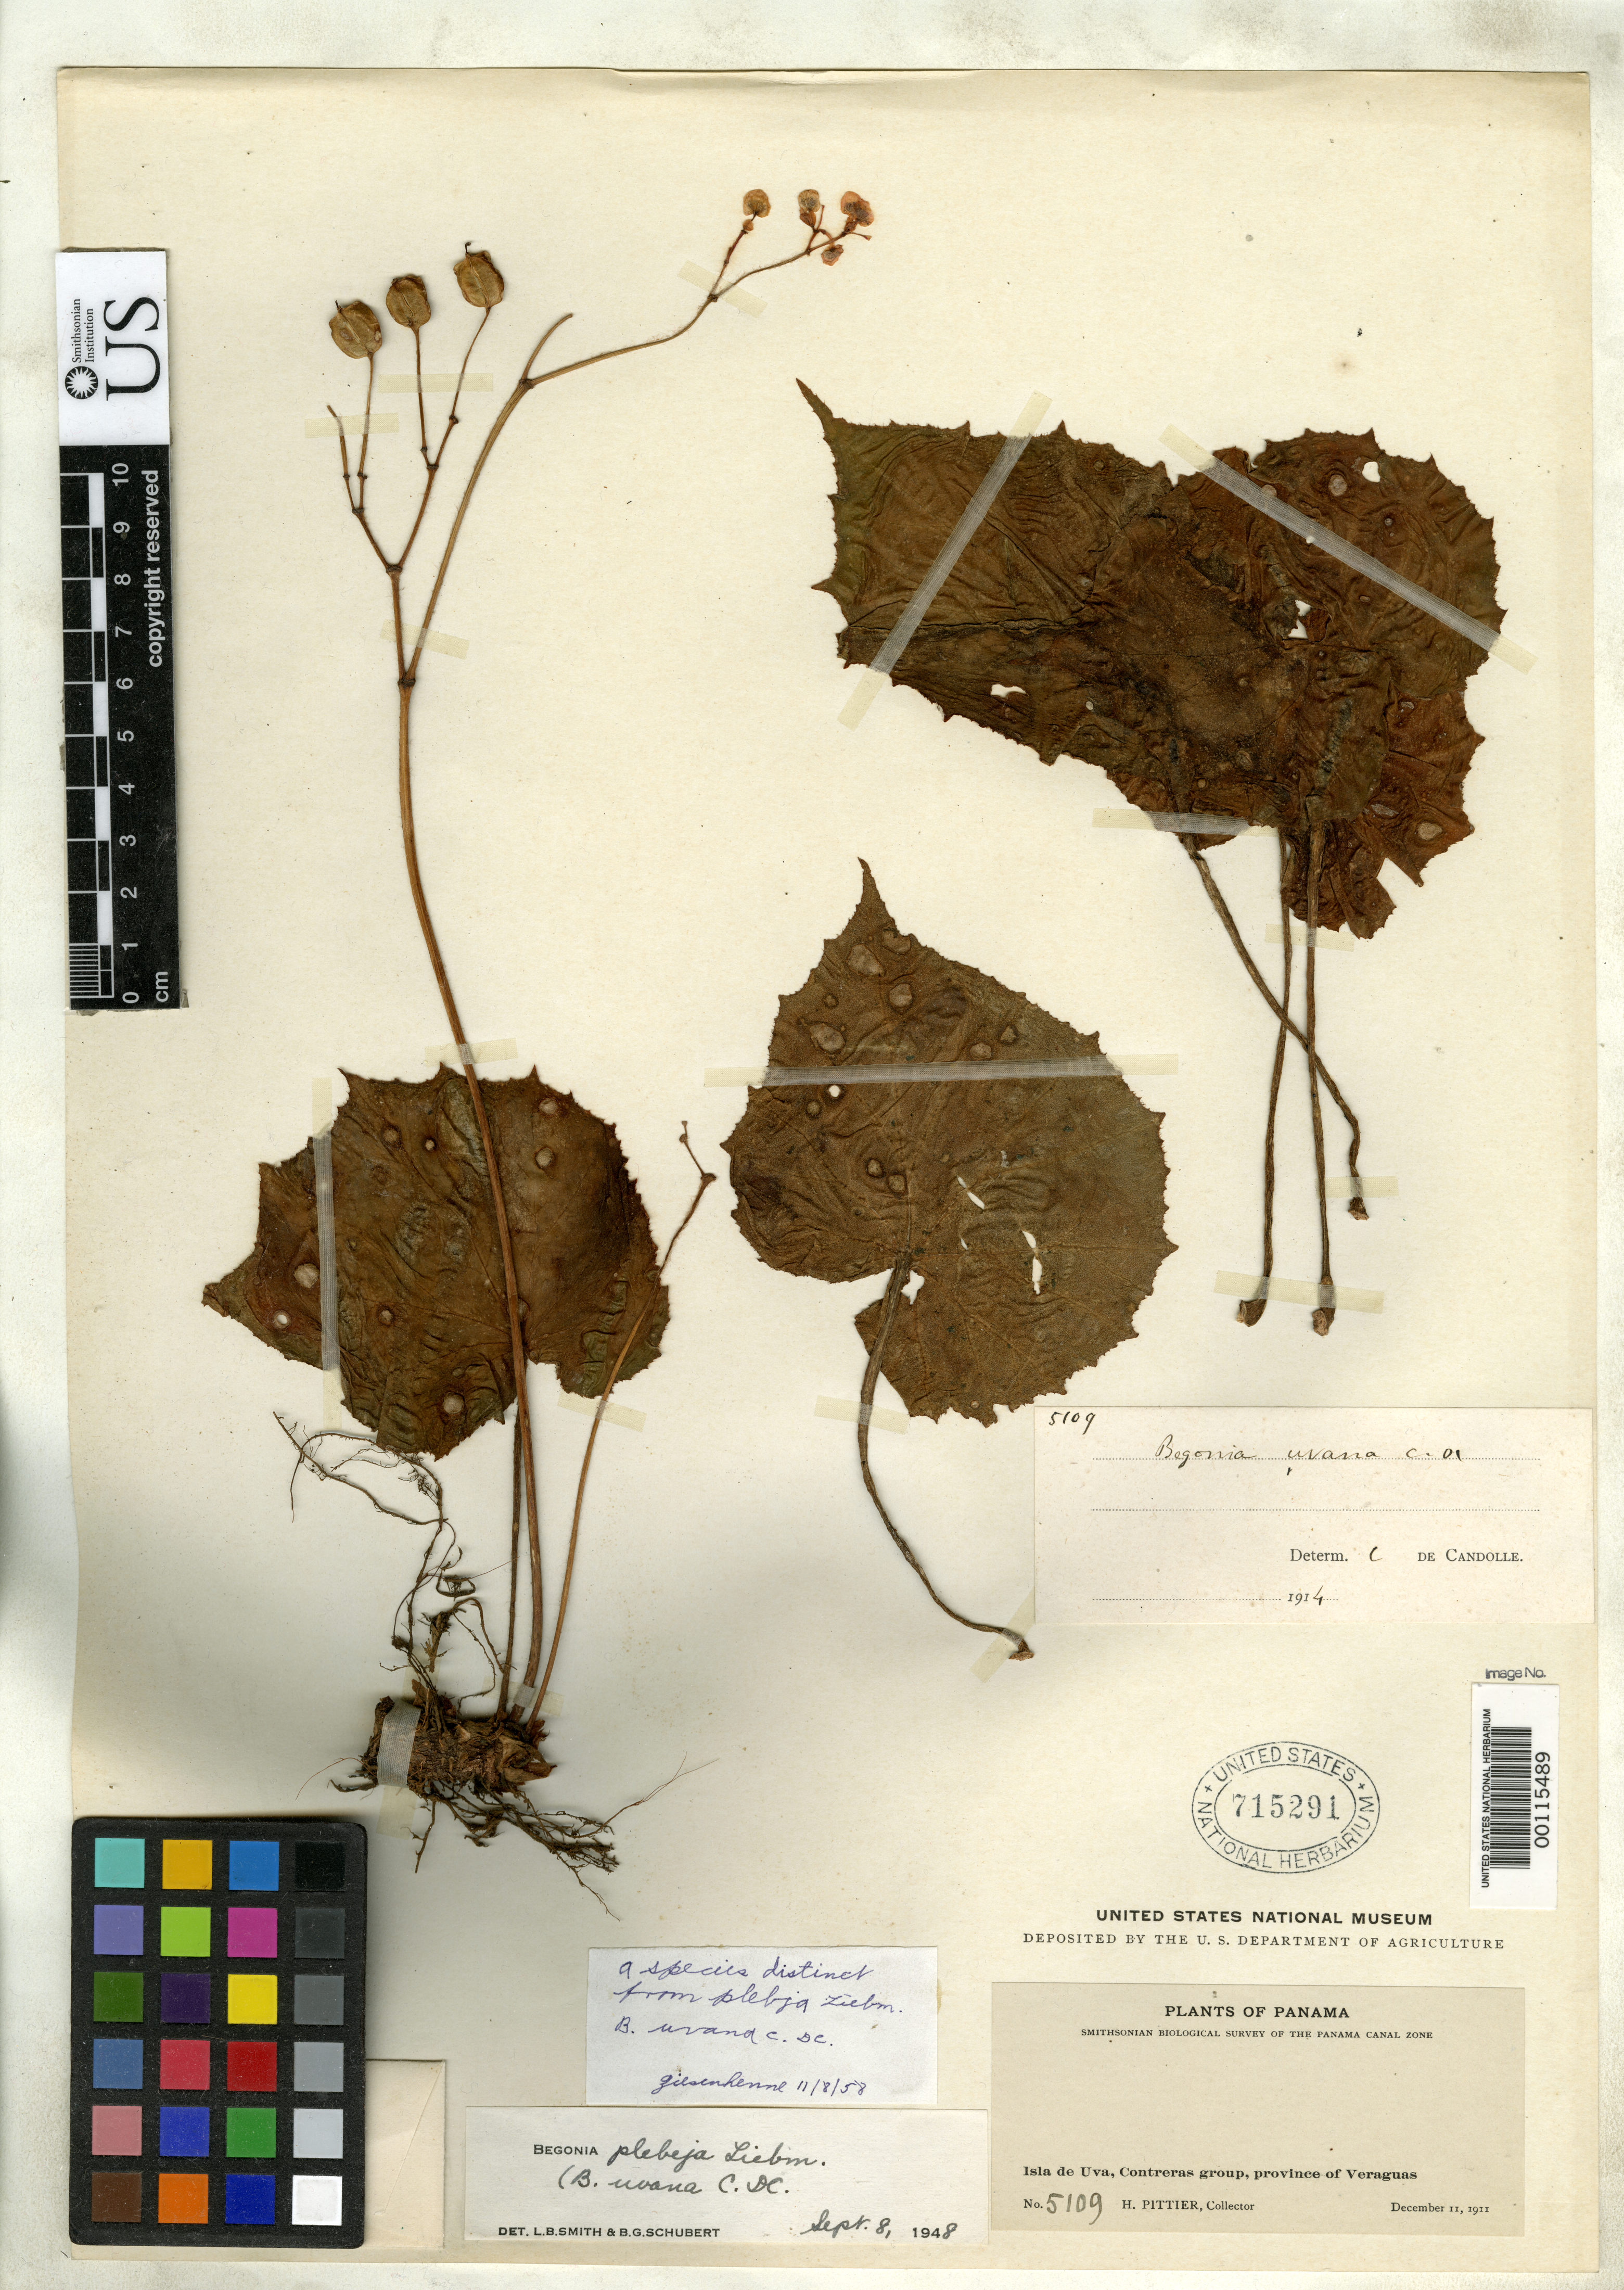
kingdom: Plantae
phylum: Tracheophyta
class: Magnoliopsida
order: Cucurbitales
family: Begoniaceae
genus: Begonia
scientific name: Begonia uvana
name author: C. DC.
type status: Type Collection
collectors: H. F. Pittier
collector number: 5109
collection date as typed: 11 Dec 1911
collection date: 1911-12-11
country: Panama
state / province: Veraguas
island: Uva Island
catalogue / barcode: US 715291